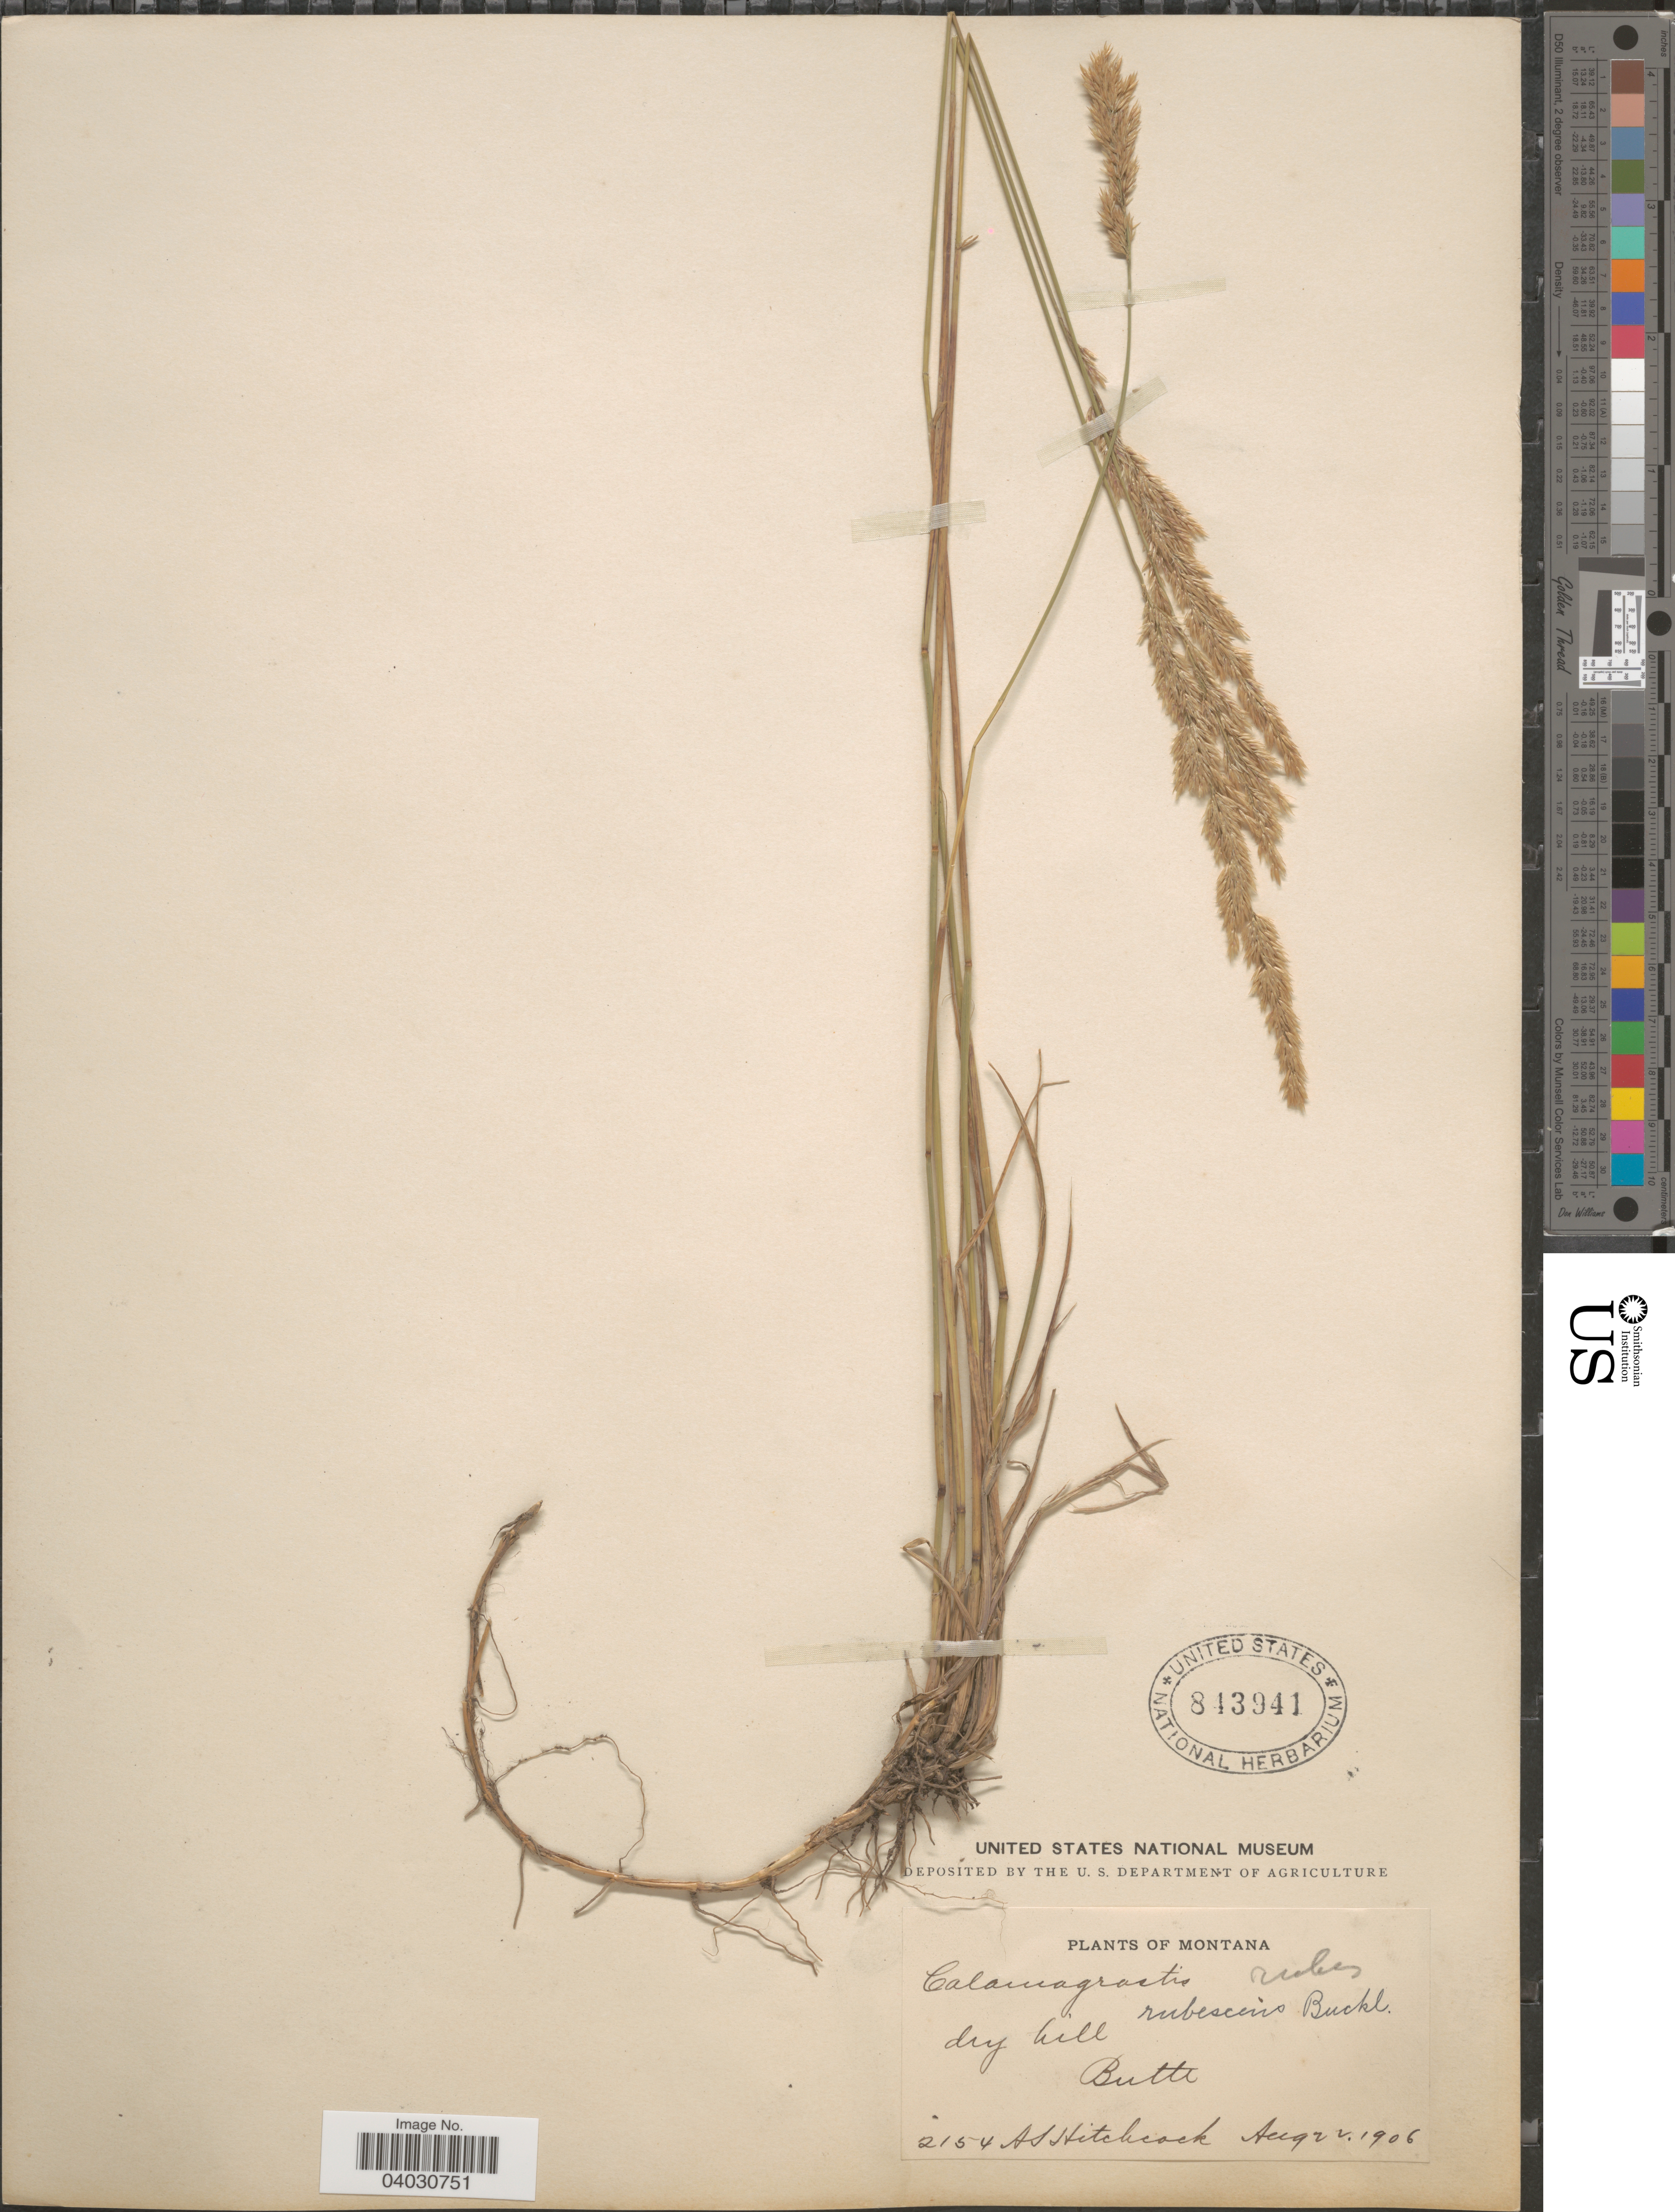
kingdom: Plantae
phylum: Tracheophyta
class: Liliopsida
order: Poales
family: Poaceae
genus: Calamagrostis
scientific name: Calamagrostis rubescens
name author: Buckley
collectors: A. S. Hitchcock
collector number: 2154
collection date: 1906-08-22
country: United States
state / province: Montana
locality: Butte.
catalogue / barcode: US 843941